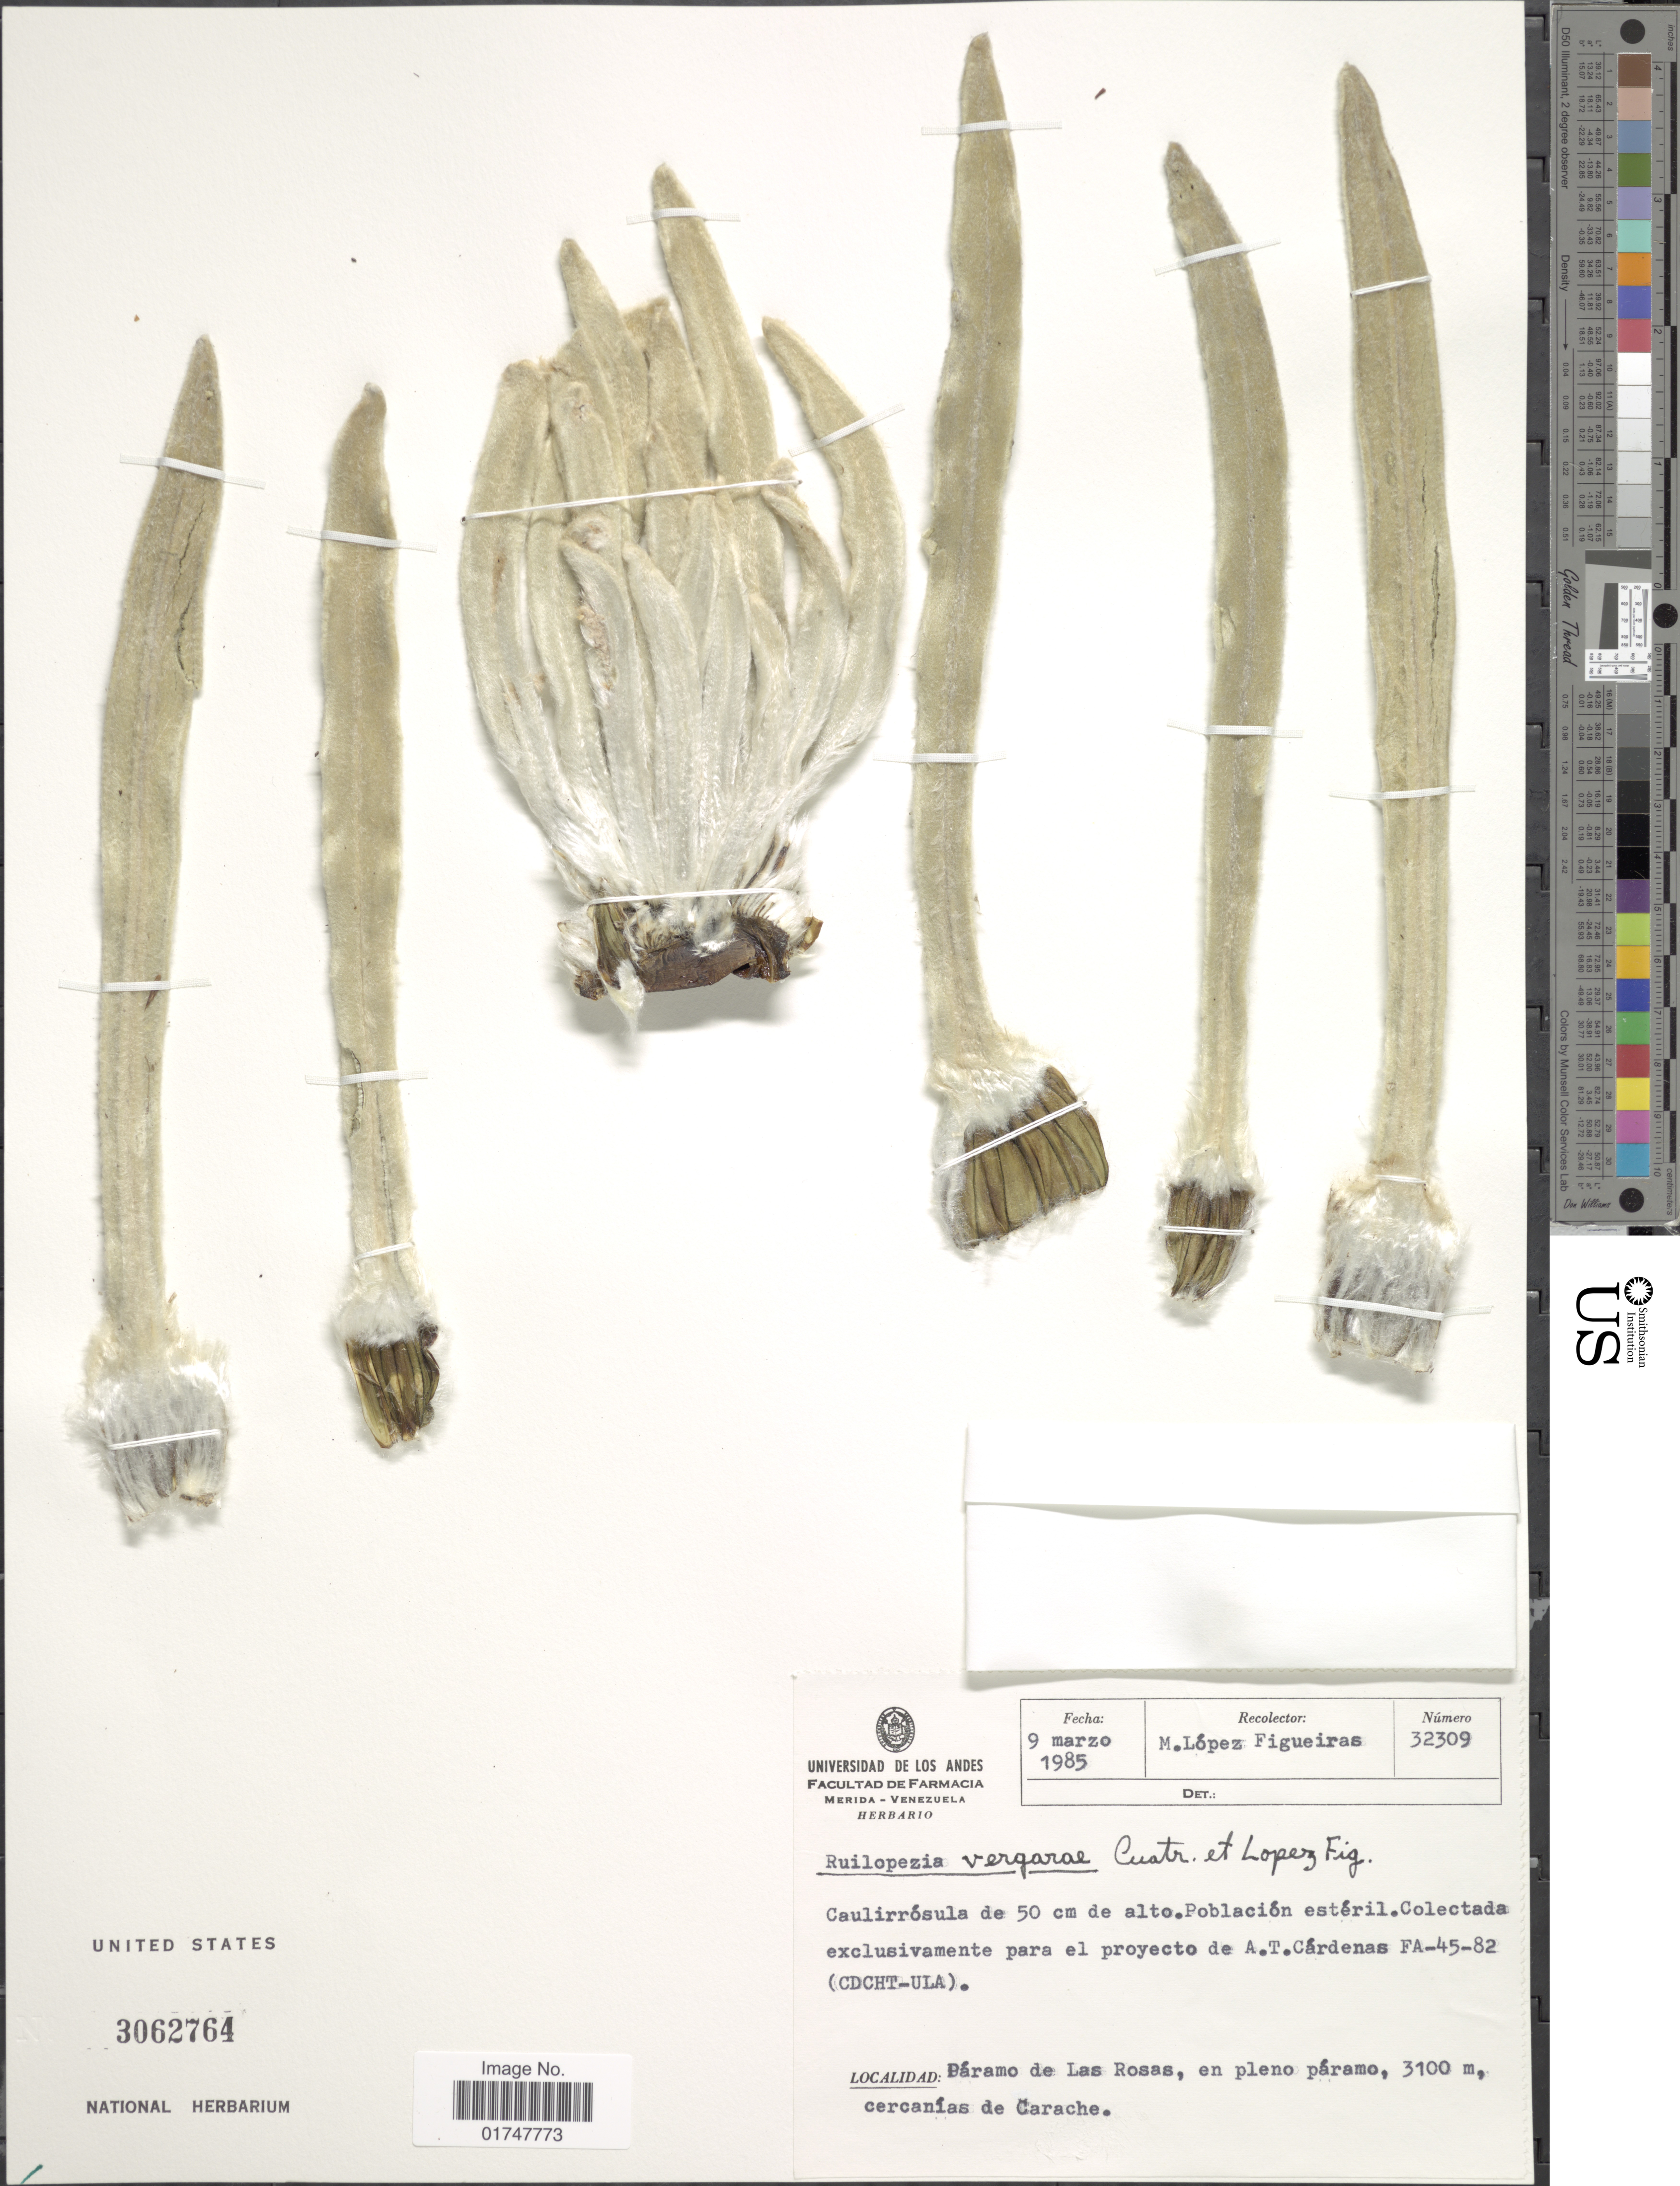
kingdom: Plantae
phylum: Tracheophyta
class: Magnoliopsida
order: Asterales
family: Asteraceae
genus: Ruilopezia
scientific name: Ruilopezia vergarae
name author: Cuatrec. & López Fig.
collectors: M. López Figueiras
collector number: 32309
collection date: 1985-03-09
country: Venezuela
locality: Páramo de Las Rosas, en pleno páramo, cercanías de Carache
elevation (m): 3100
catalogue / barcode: US 3062764